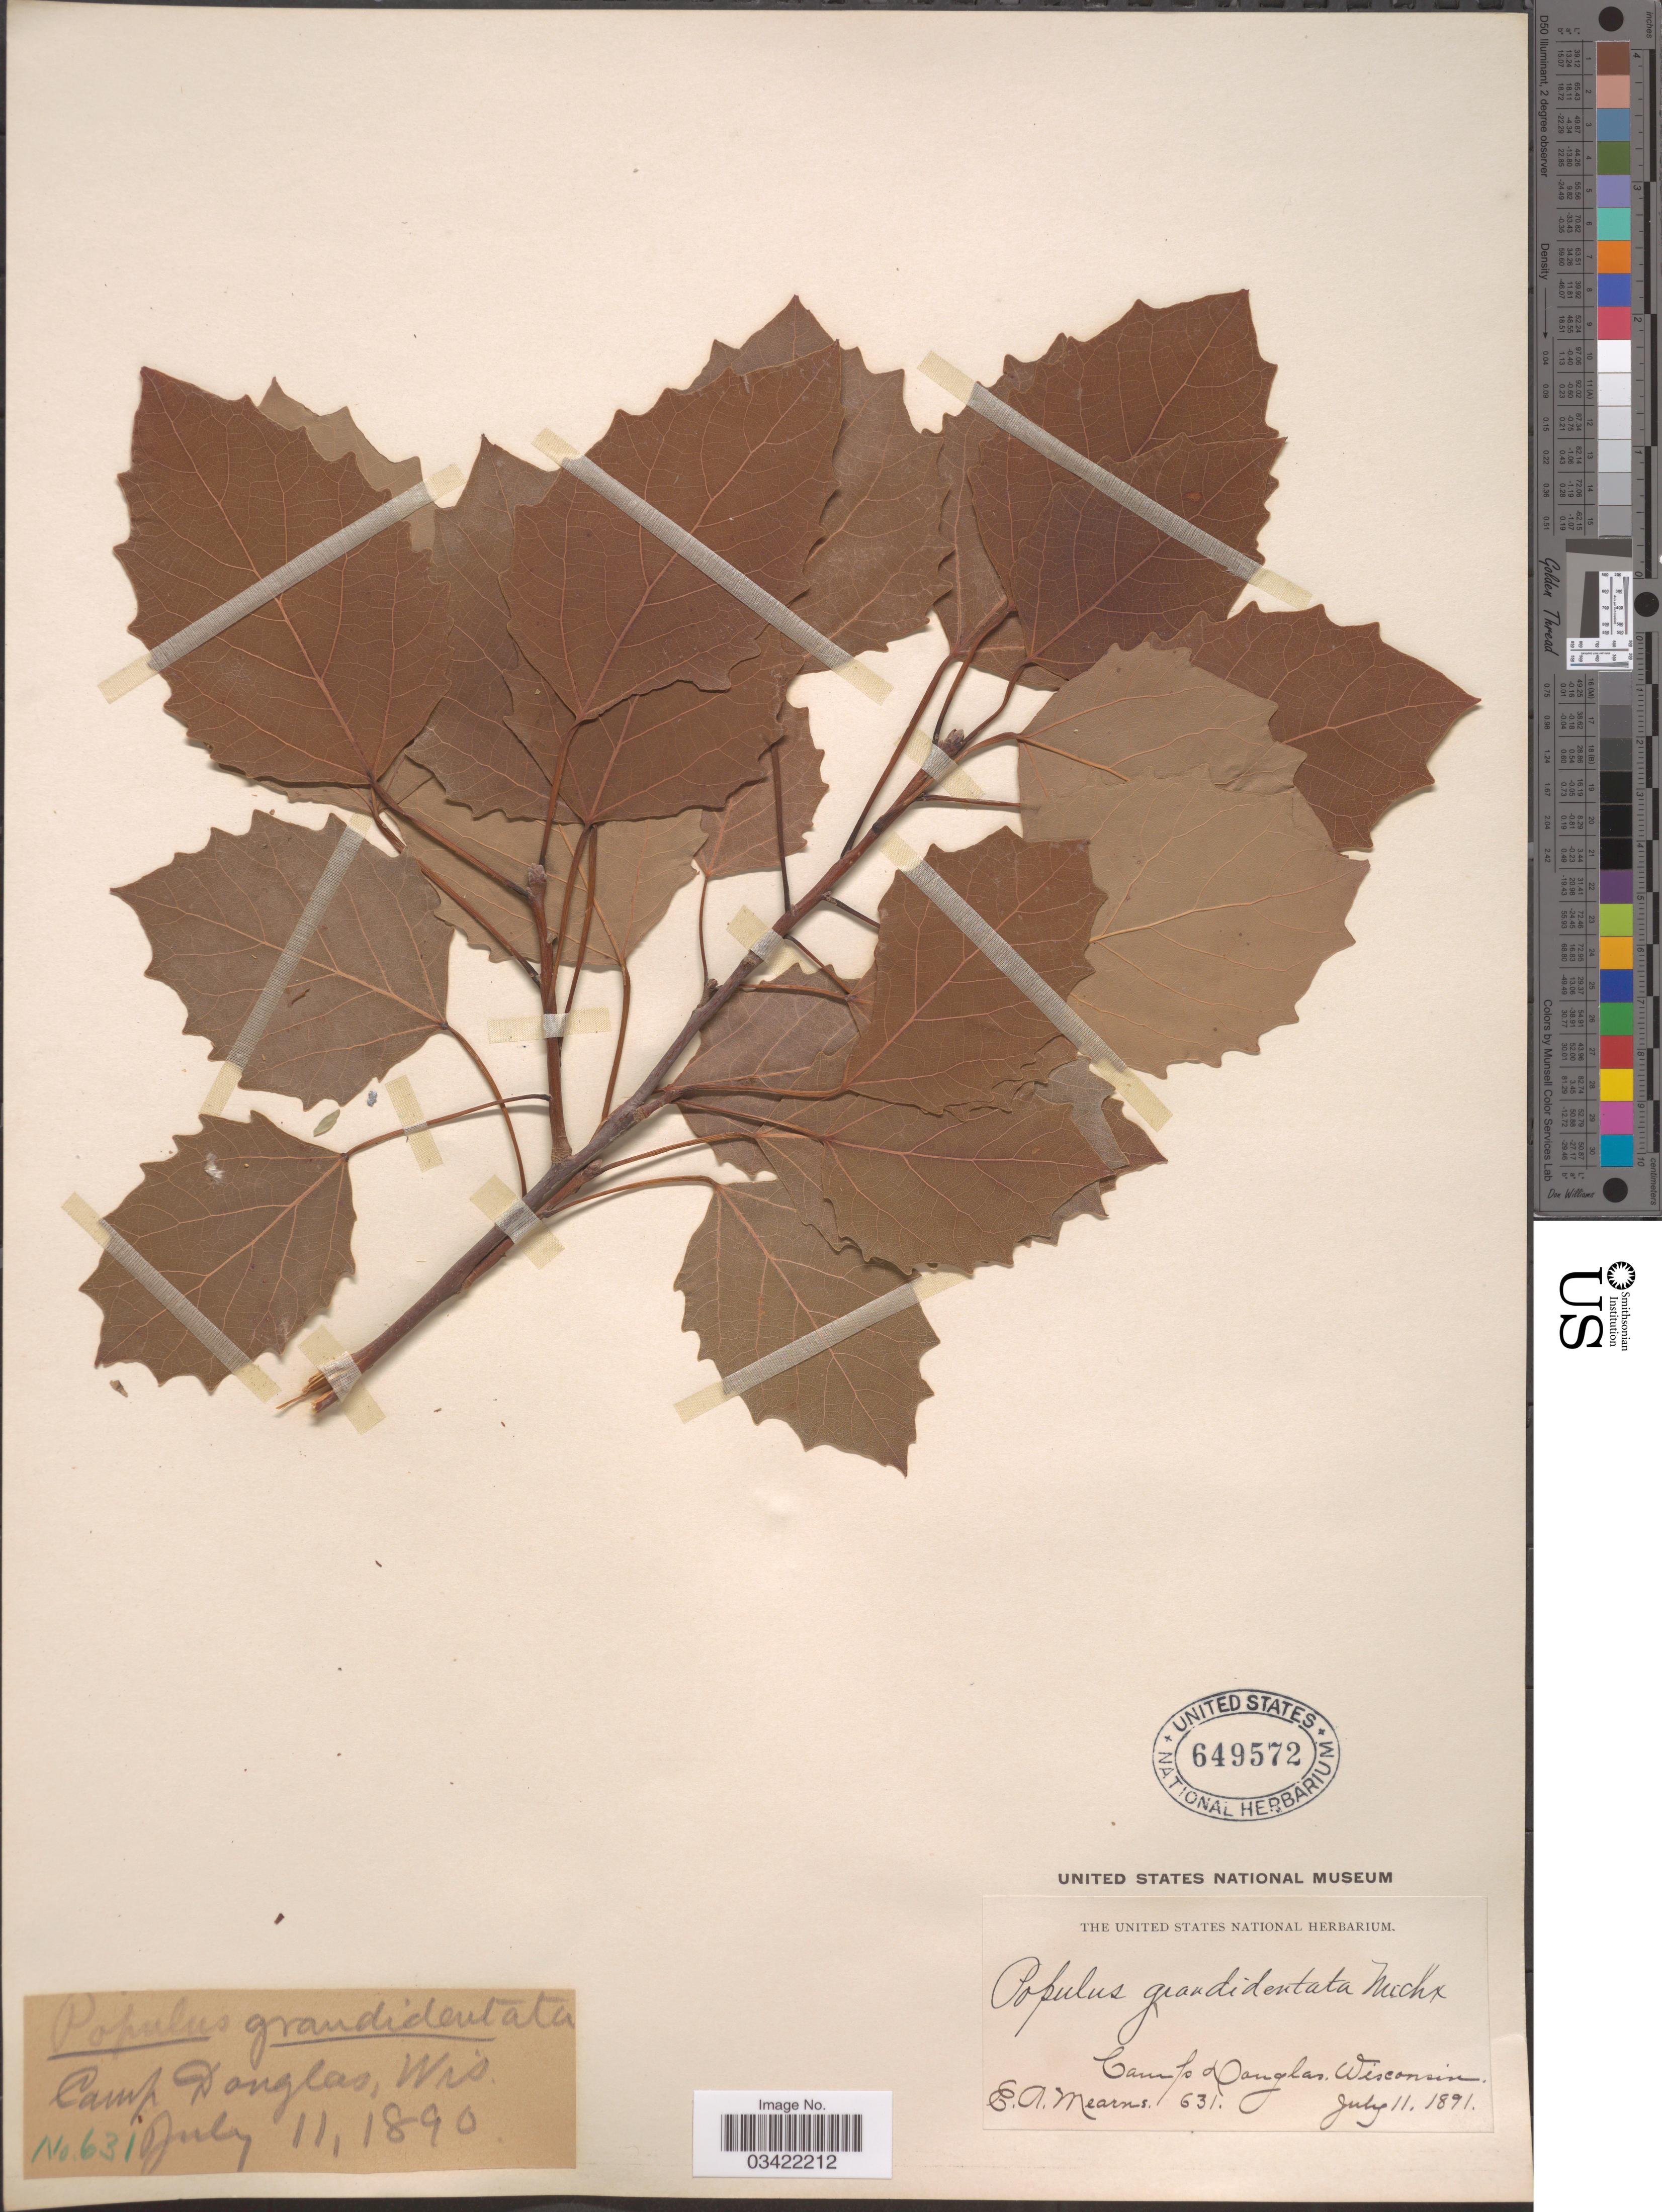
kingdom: Plantae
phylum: Tracheophyta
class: Magnoliopsida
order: Malpighiales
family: Salicaceae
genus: Populus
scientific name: Populus grandidentata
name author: Michx.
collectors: E. A. Mearns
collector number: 631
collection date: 1890-07-11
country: United States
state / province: Wisconsin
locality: Camp Douglas.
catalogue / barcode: US 649572